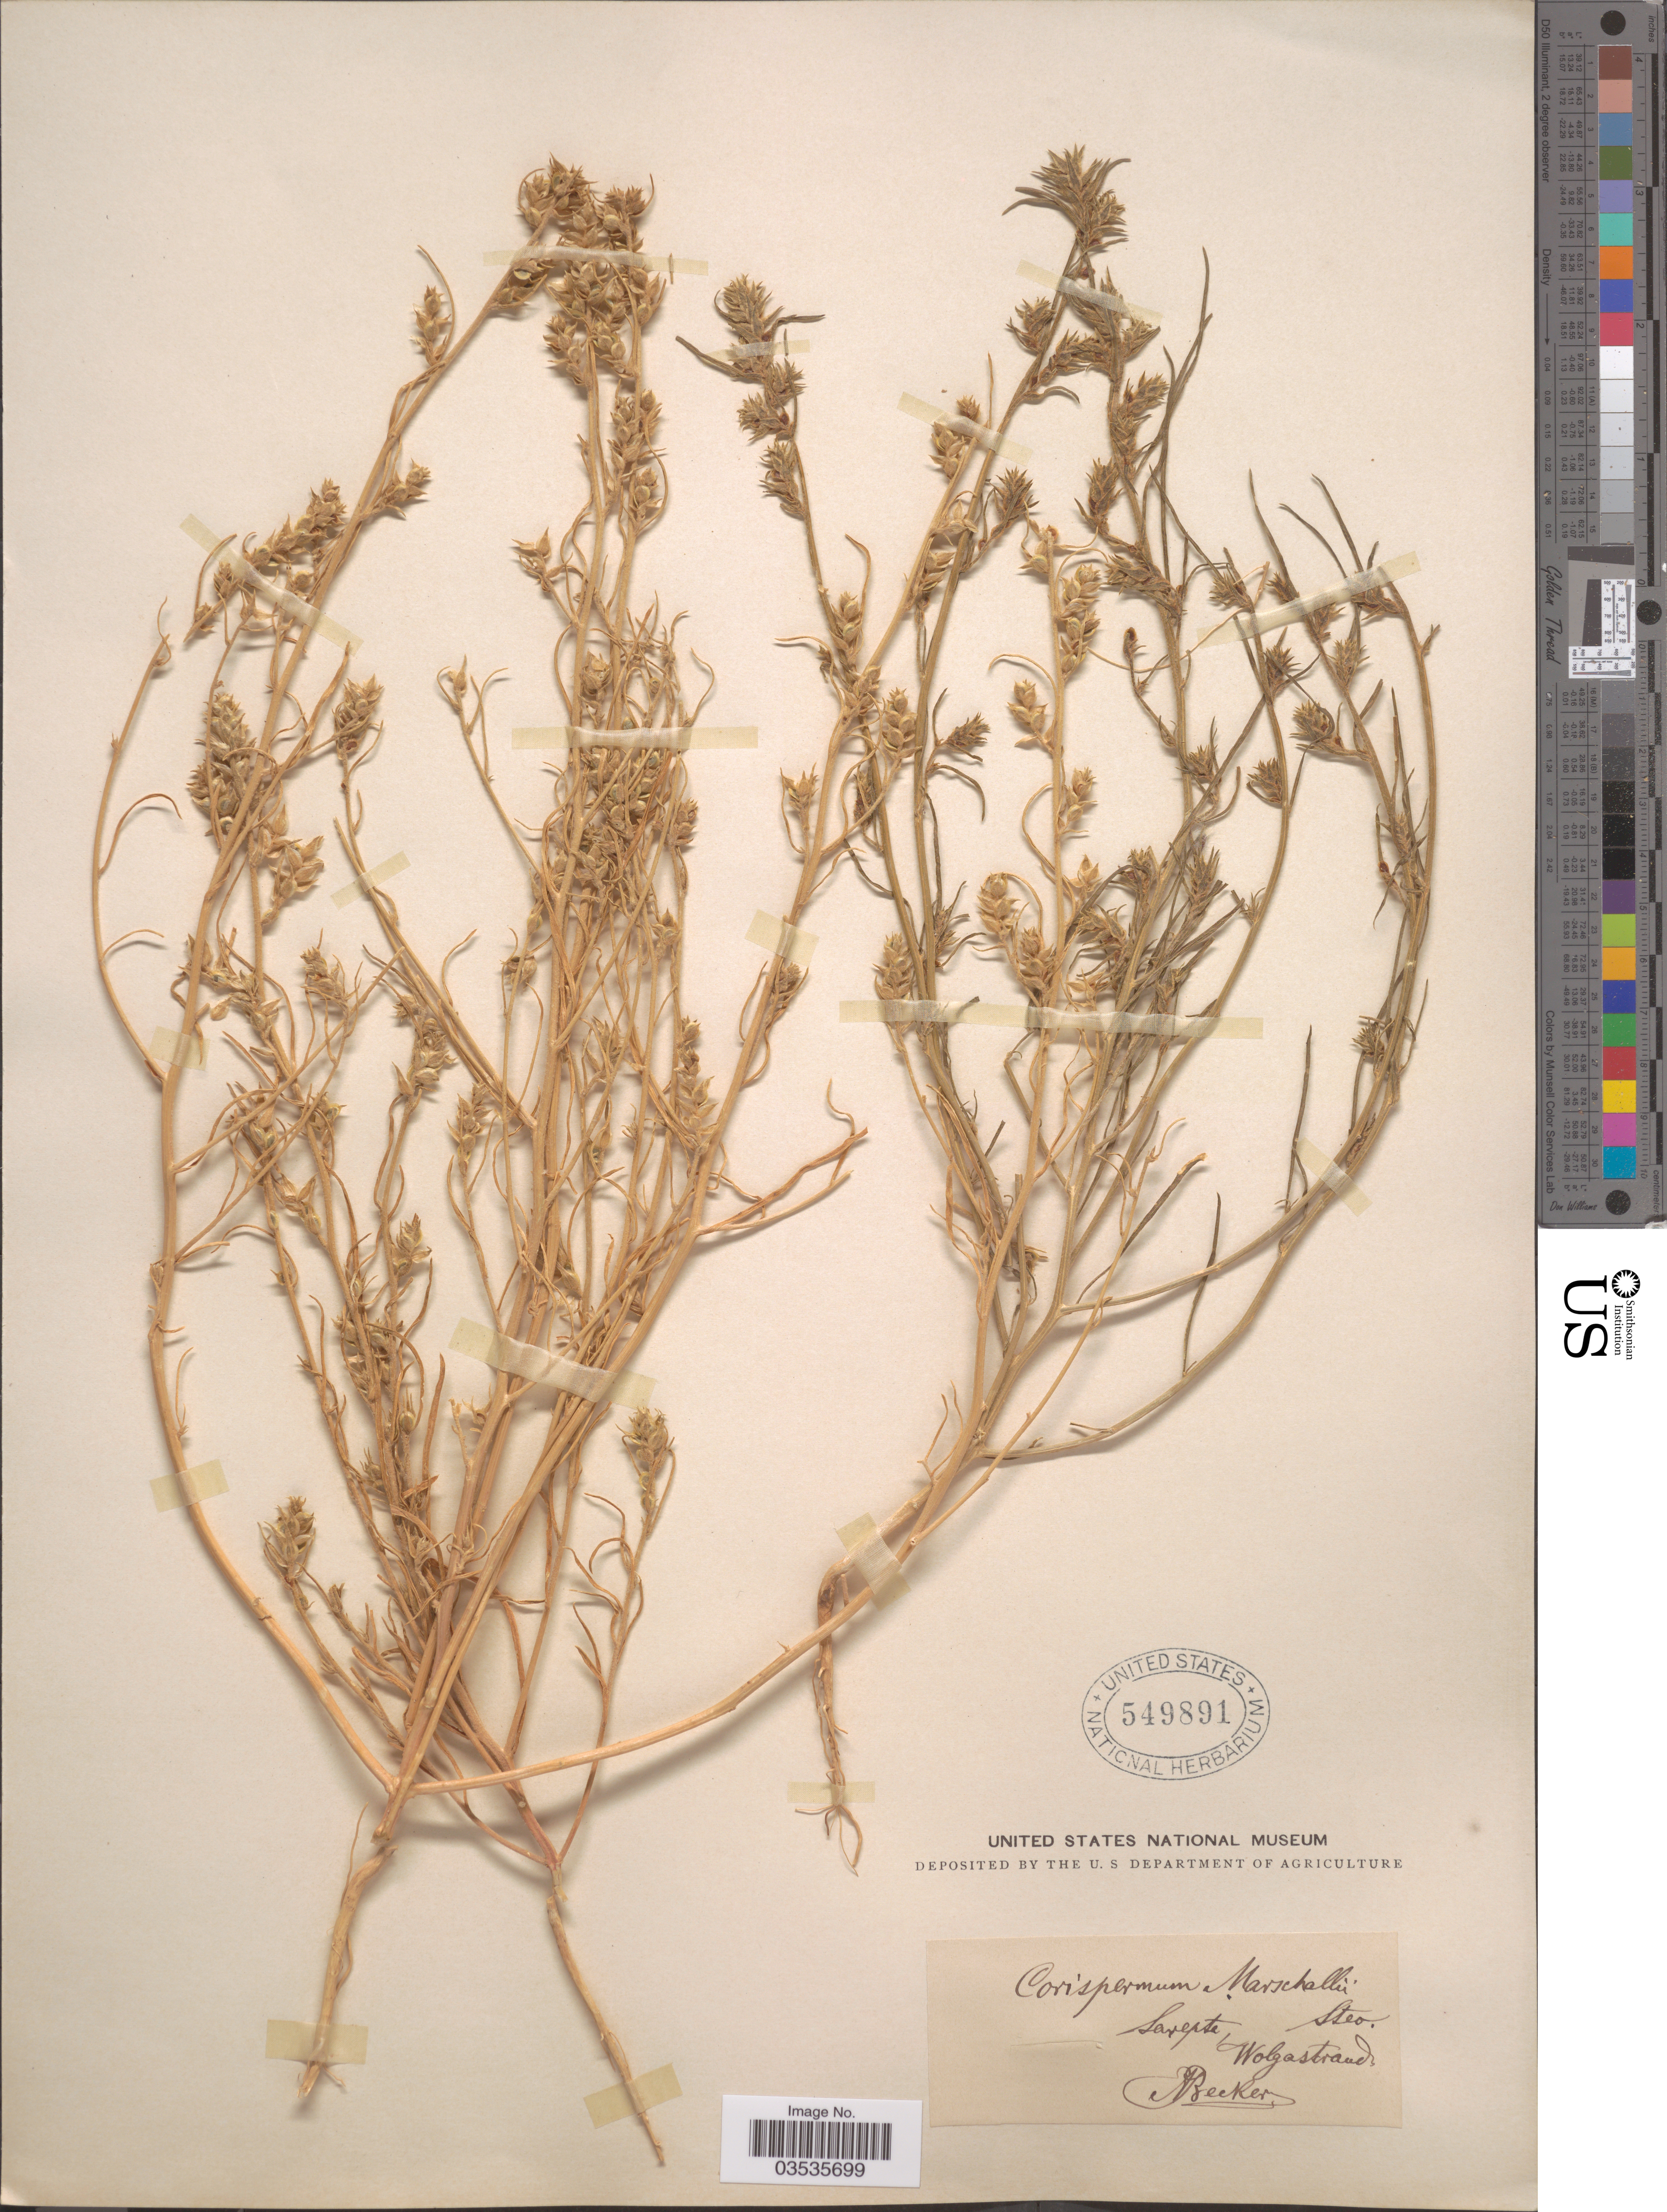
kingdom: Plantae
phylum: Tracheophyta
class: Magnoliopsida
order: Caryophyllales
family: Amaranthaceae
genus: Corispermum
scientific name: Corispermum marschallii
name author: Steven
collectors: A. Becker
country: Russian Federation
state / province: Volgograd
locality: Sarepta. Wolgastrand.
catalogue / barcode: US 549891